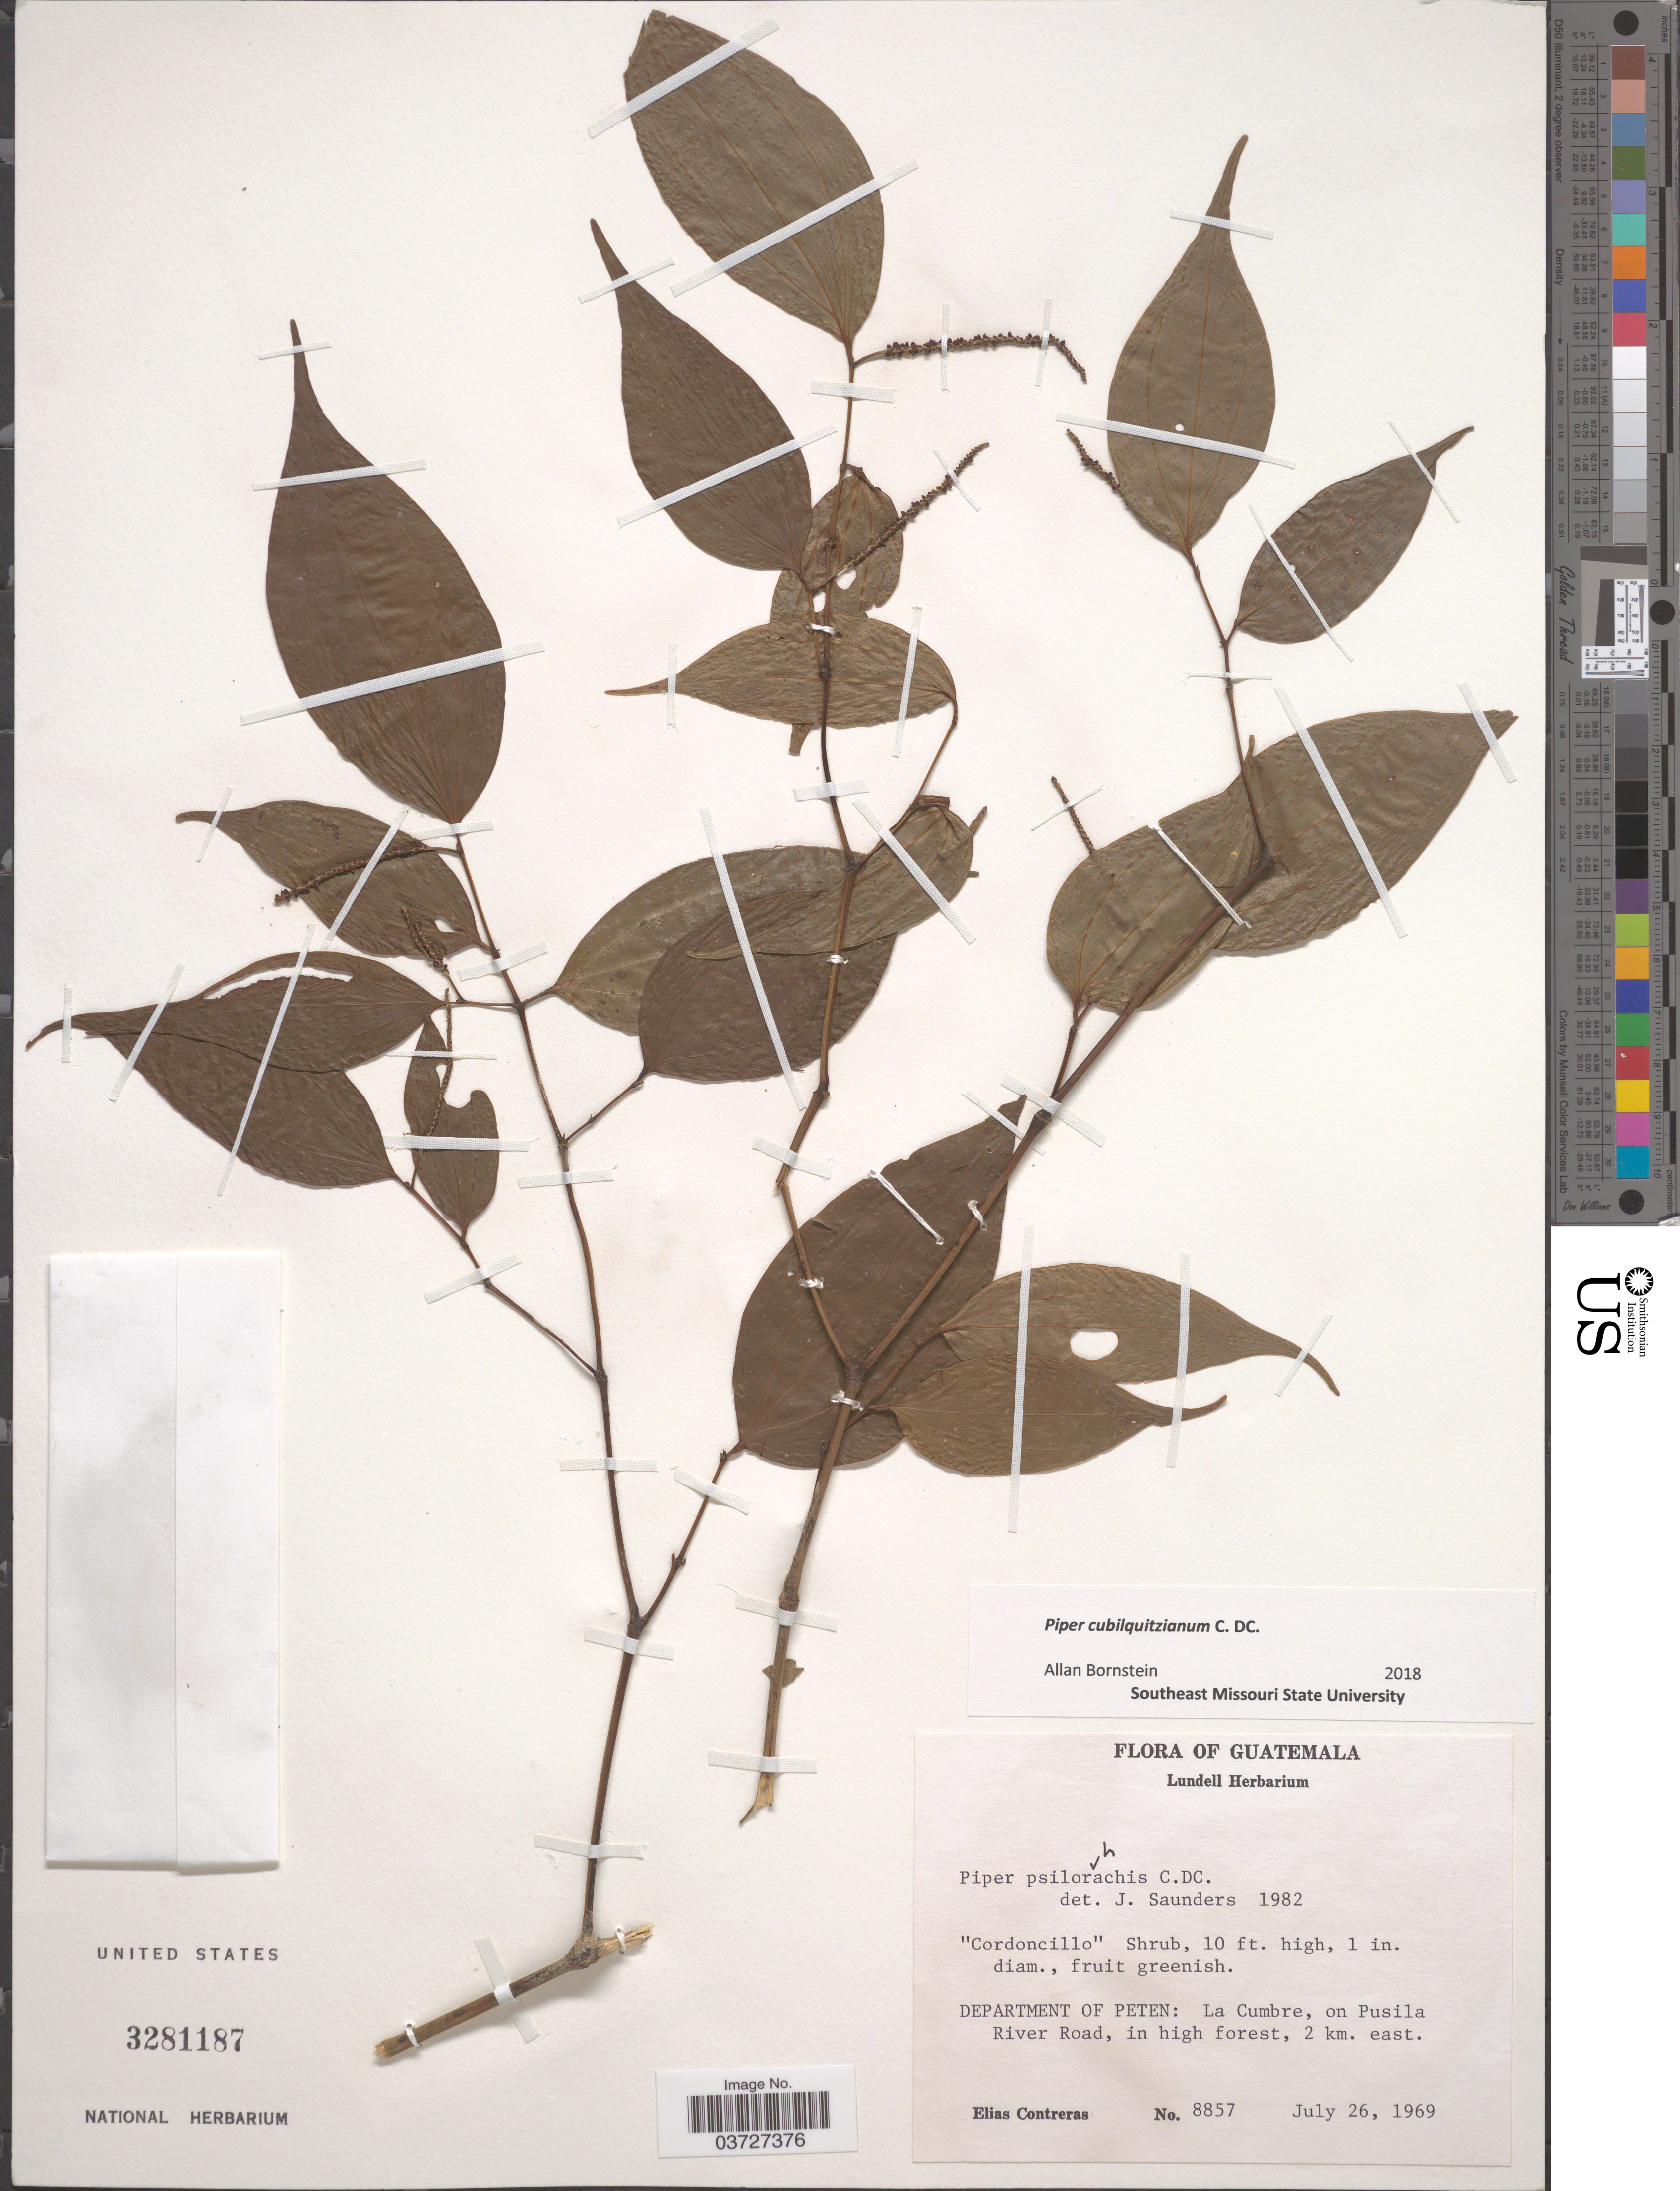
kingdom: Plantae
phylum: Tracheophyta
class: Magnoliopsida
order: Piperales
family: Piperaceae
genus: Piper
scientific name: Piper cubilquitzianum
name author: C. DC.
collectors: E. Contreras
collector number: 8857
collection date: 1969-07-26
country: Guatemala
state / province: El Peten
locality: Department of Peten: La Cumbre, on Pusila River Road, in high forest, 2 km. east.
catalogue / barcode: US 3281187